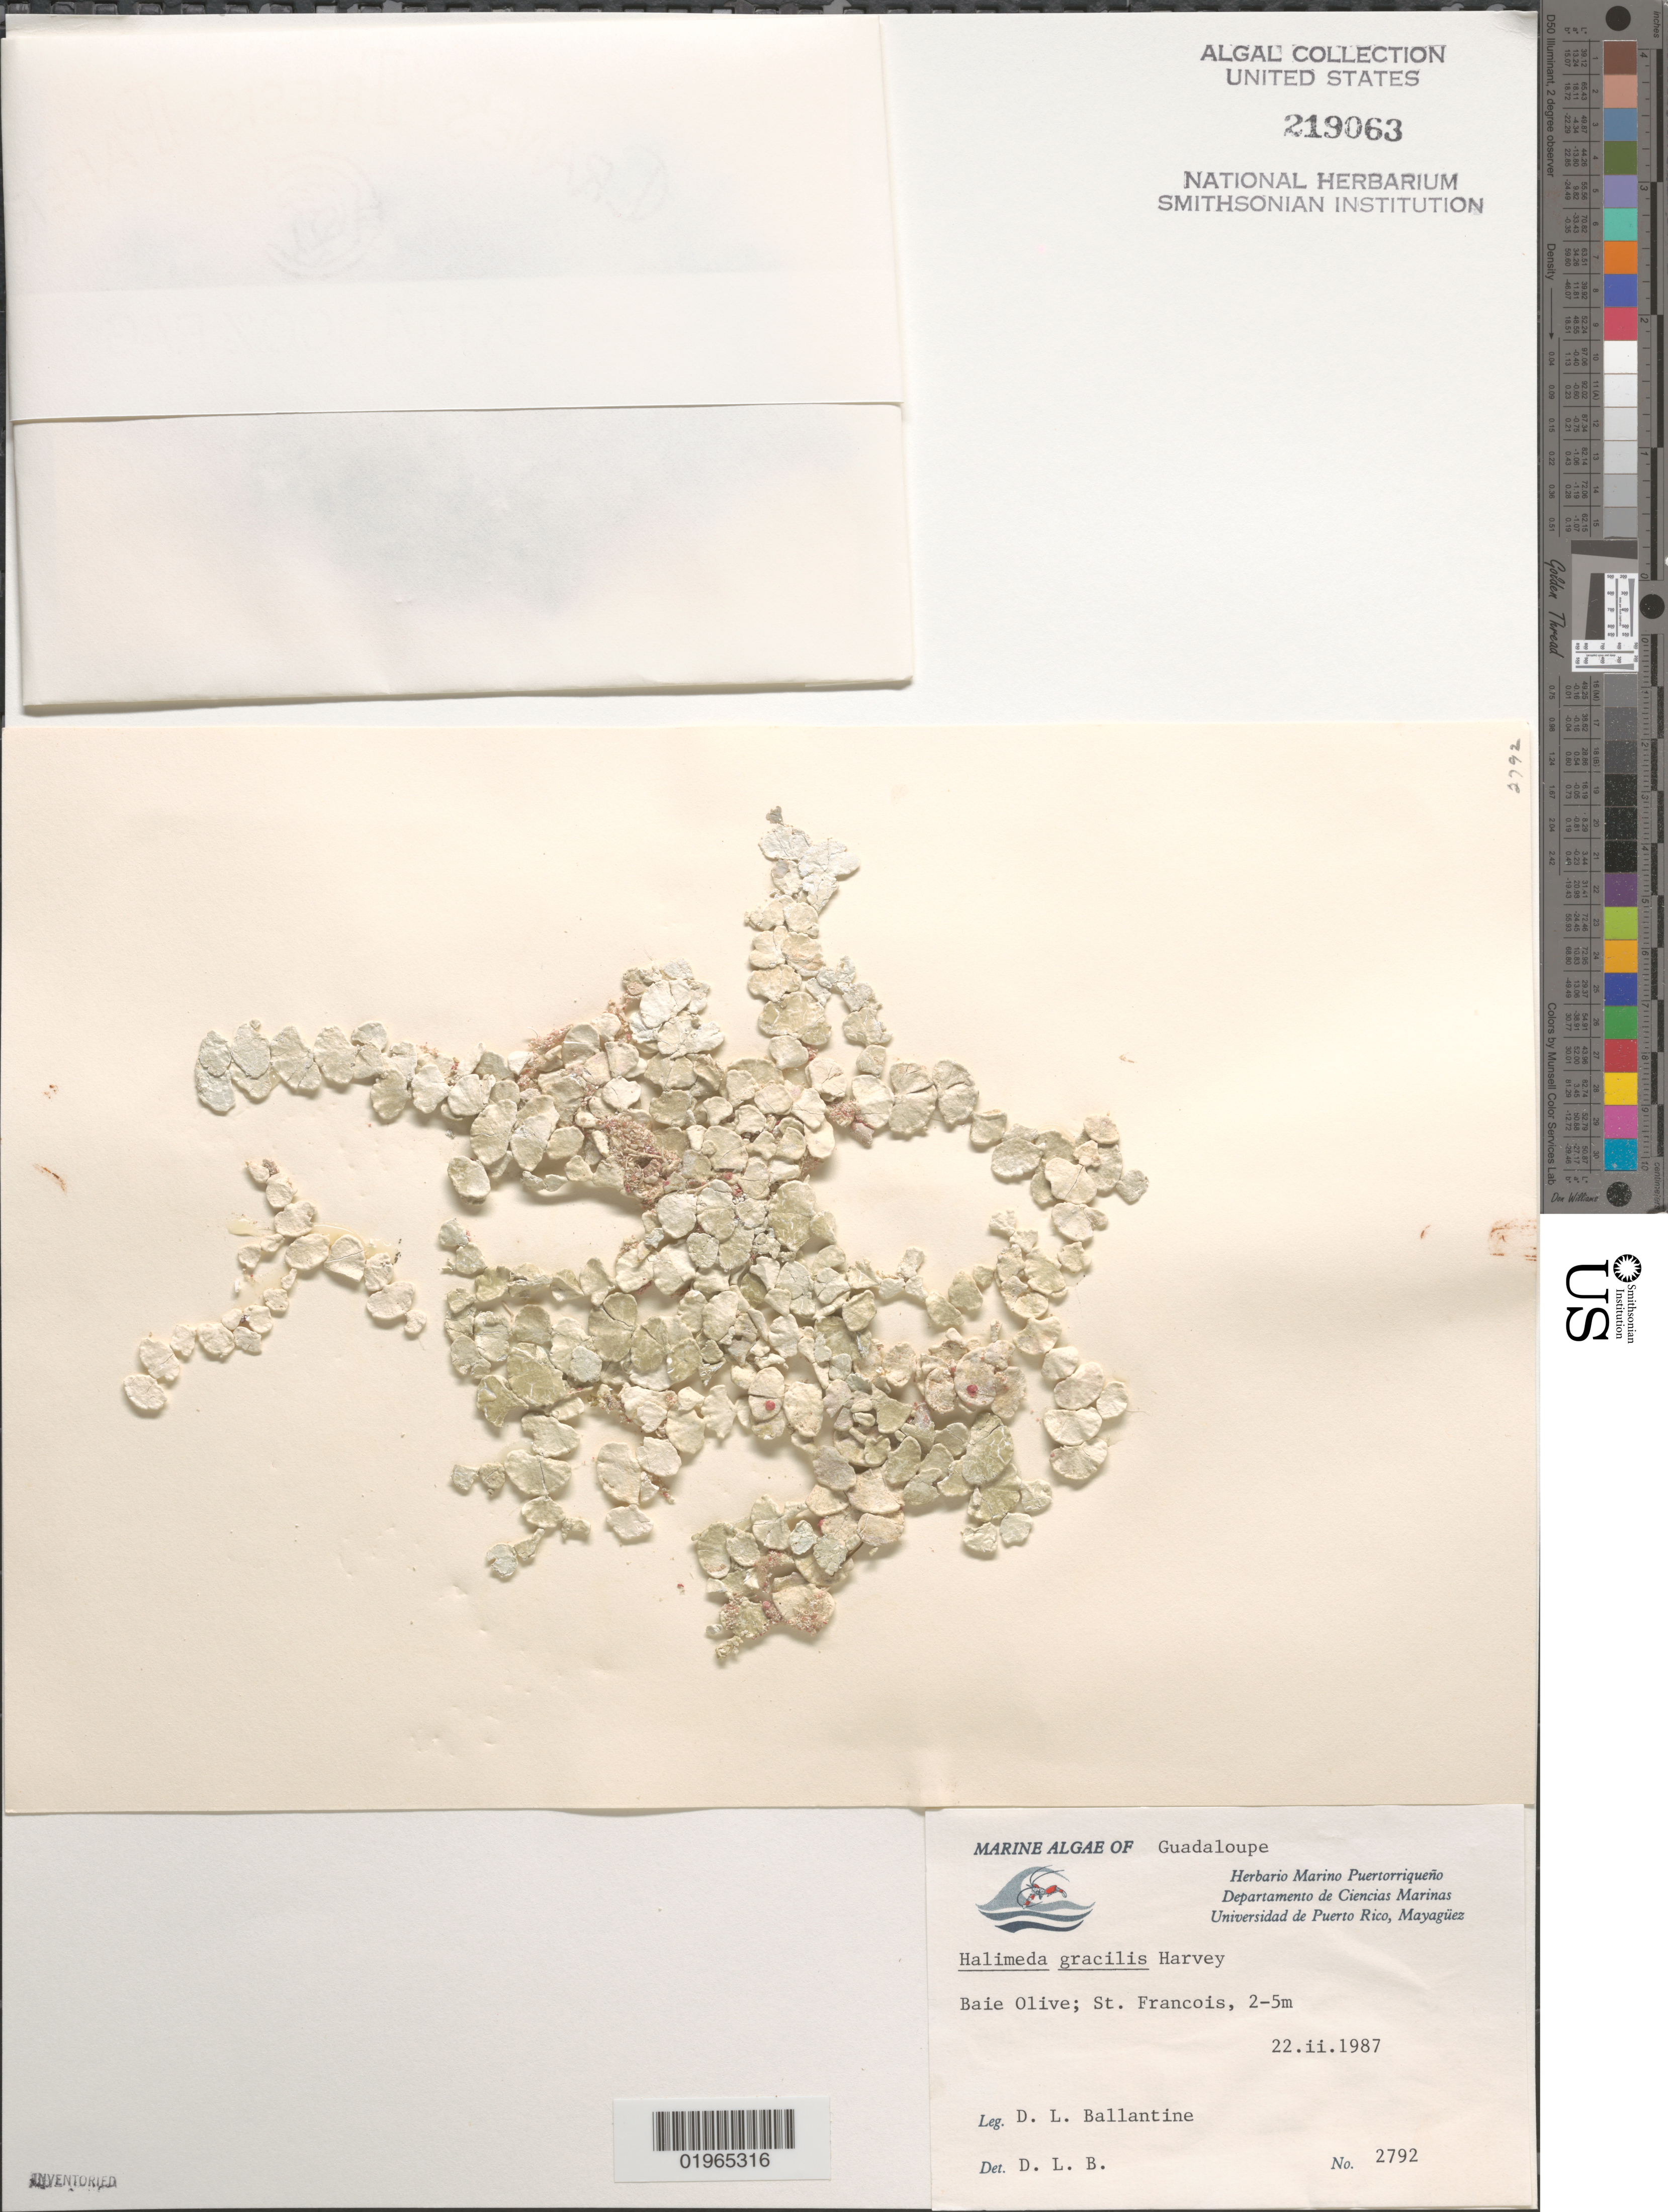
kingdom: Plantae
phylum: Chlorophyta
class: Ulvophyceae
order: Bryopsidales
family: Halimedaceae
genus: Halimeda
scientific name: Halimeda gracilis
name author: Harv. ex J. Agardh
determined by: Ballantine, D. L.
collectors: D.L. Ballantine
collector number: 2792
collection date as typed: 22 Feb 1987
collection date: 1987-02-22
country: Guadeloupe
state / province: Grande-Terre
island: Grande Terre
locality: Baie Olive, St. Francois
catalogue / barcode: US 219063